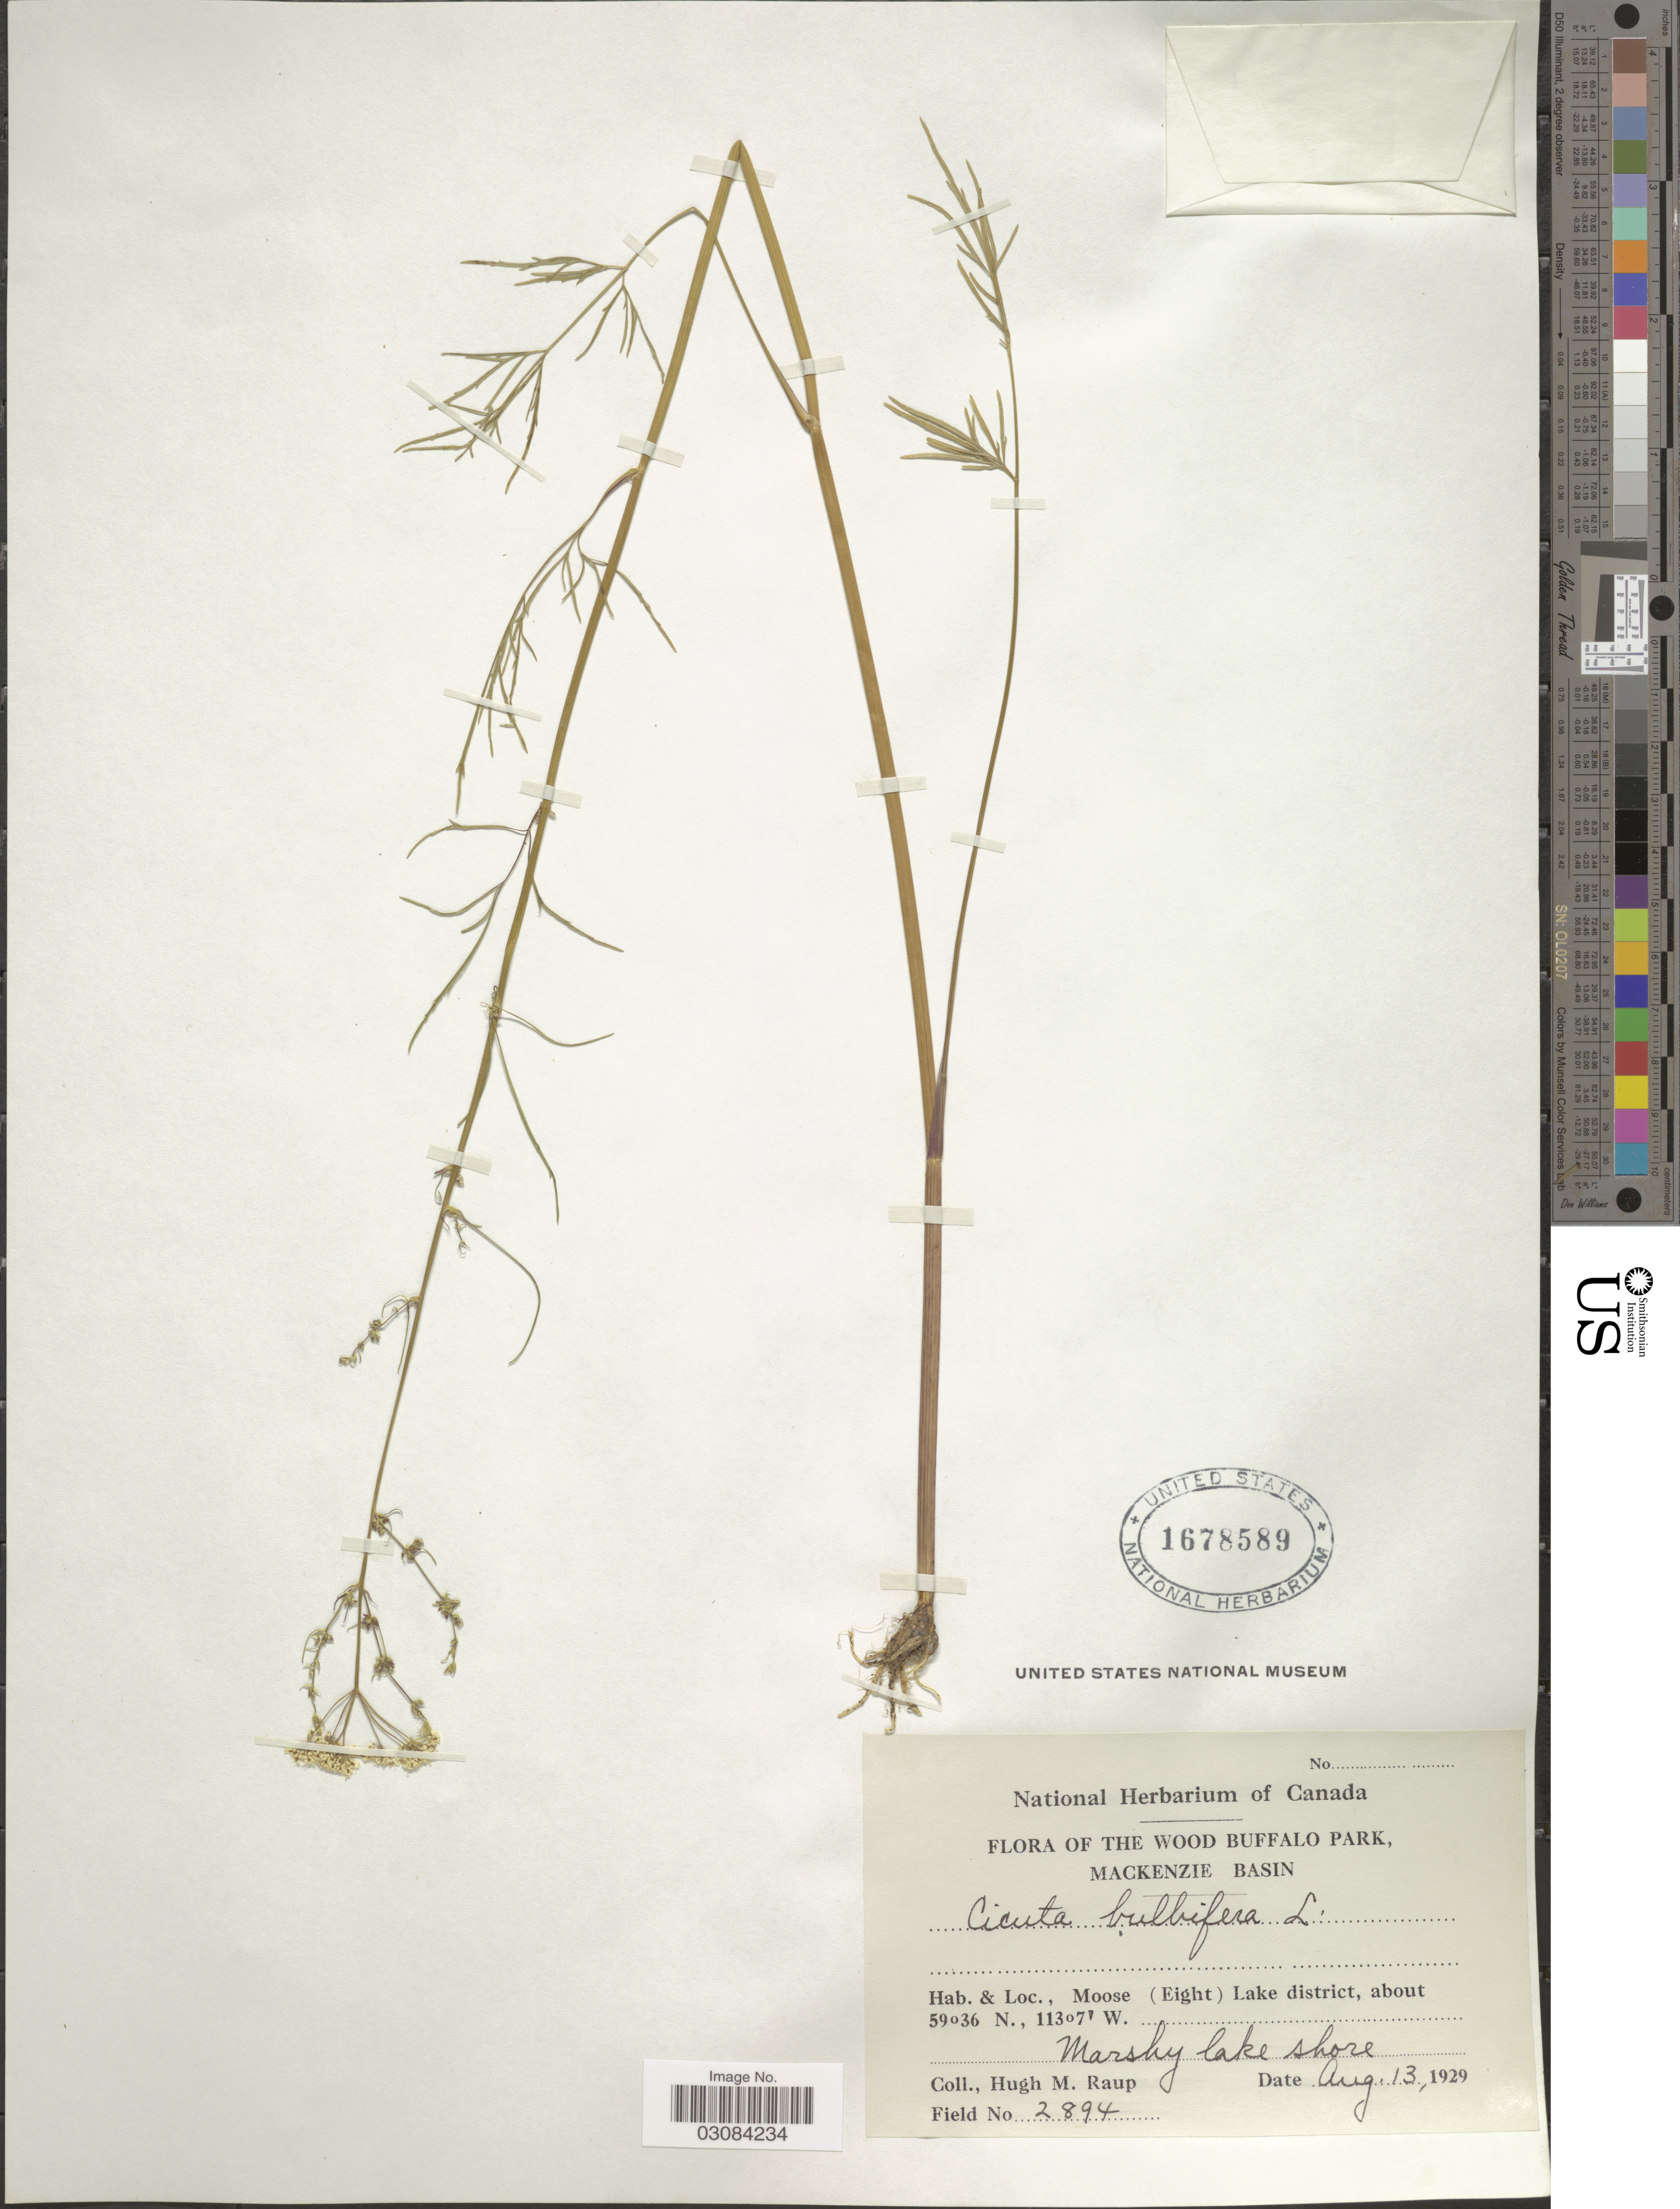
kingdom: Plantae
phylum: Tracheophyta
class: Magnoliopsida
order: Apiales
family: Apiaceae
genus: Cicuta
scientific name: Cicuta bulbifera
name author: L.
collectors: H. Raup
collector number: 2894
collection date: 1929-08-13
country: Canada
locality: Wood Buffalo Park, Mackenzie Basin. Moose (Eight) Lake district.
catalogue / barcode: US 1678589